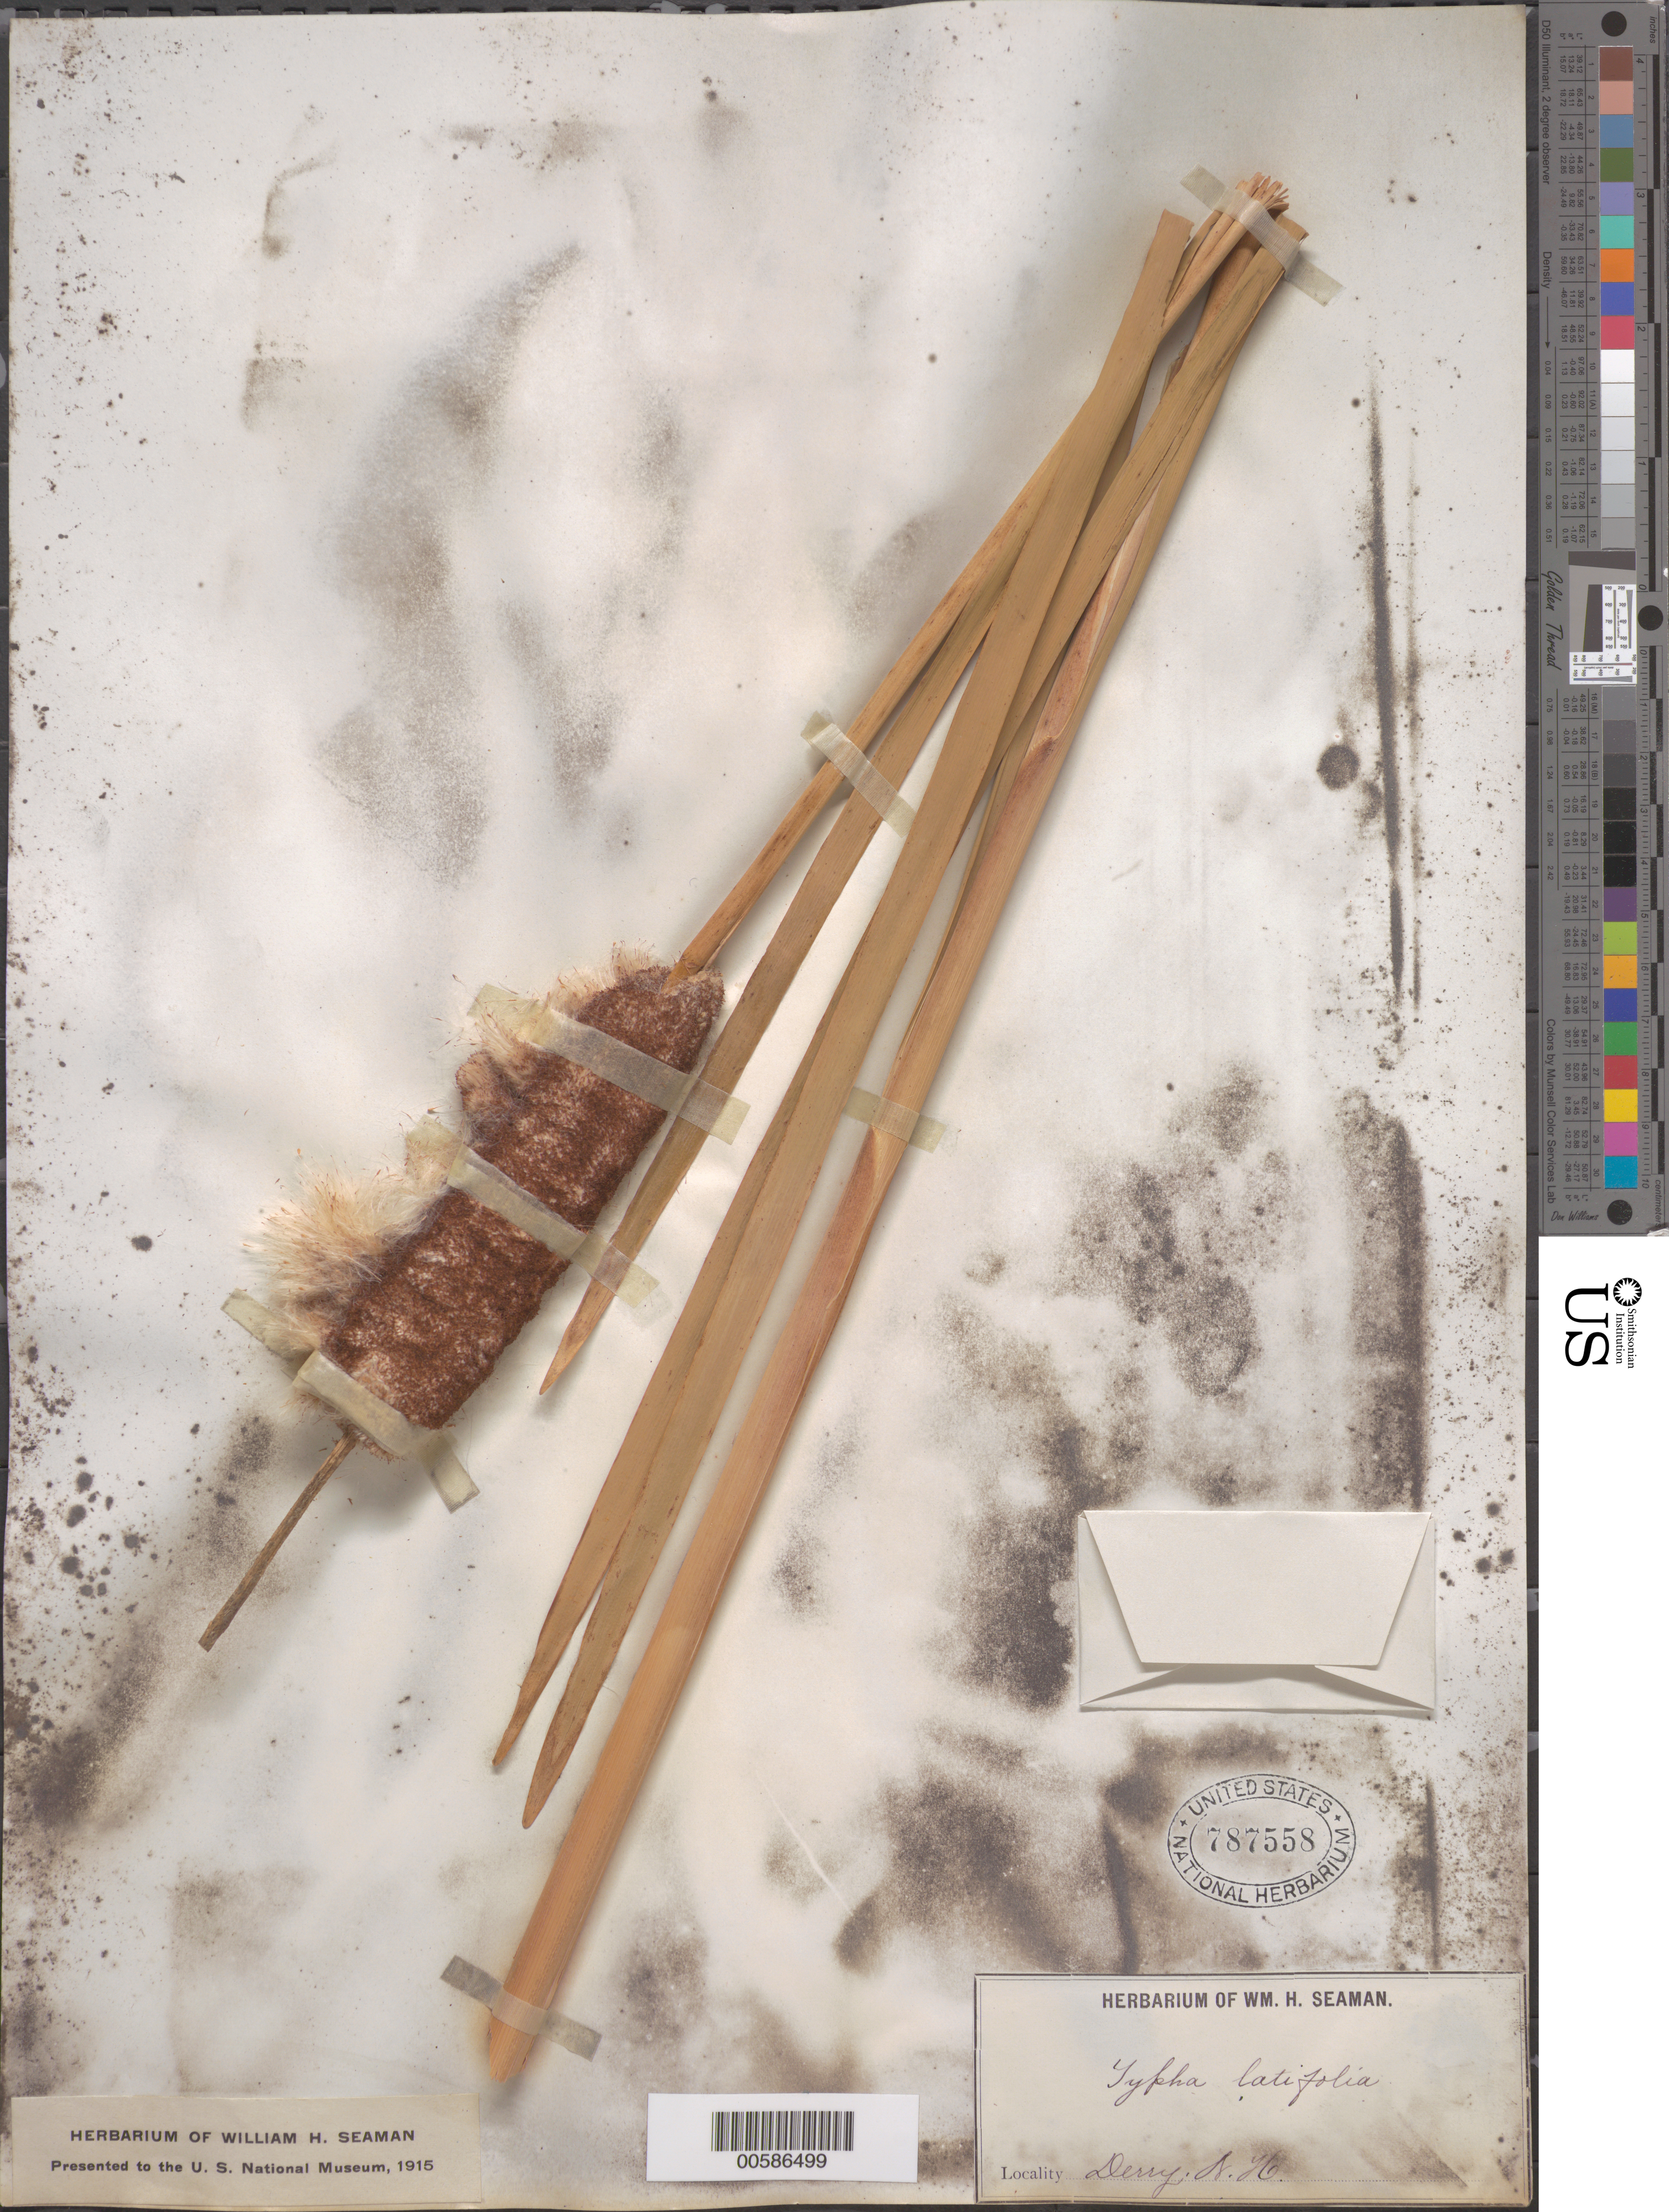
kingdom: Plantae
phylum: Tracheophyta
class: Liliopsida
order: Poales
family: Typhaceae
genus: Typha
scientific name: Typha latifolia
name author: L.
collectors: W. Seaman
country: United States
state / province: New Hampshire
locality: Derry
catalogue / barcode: US 787558